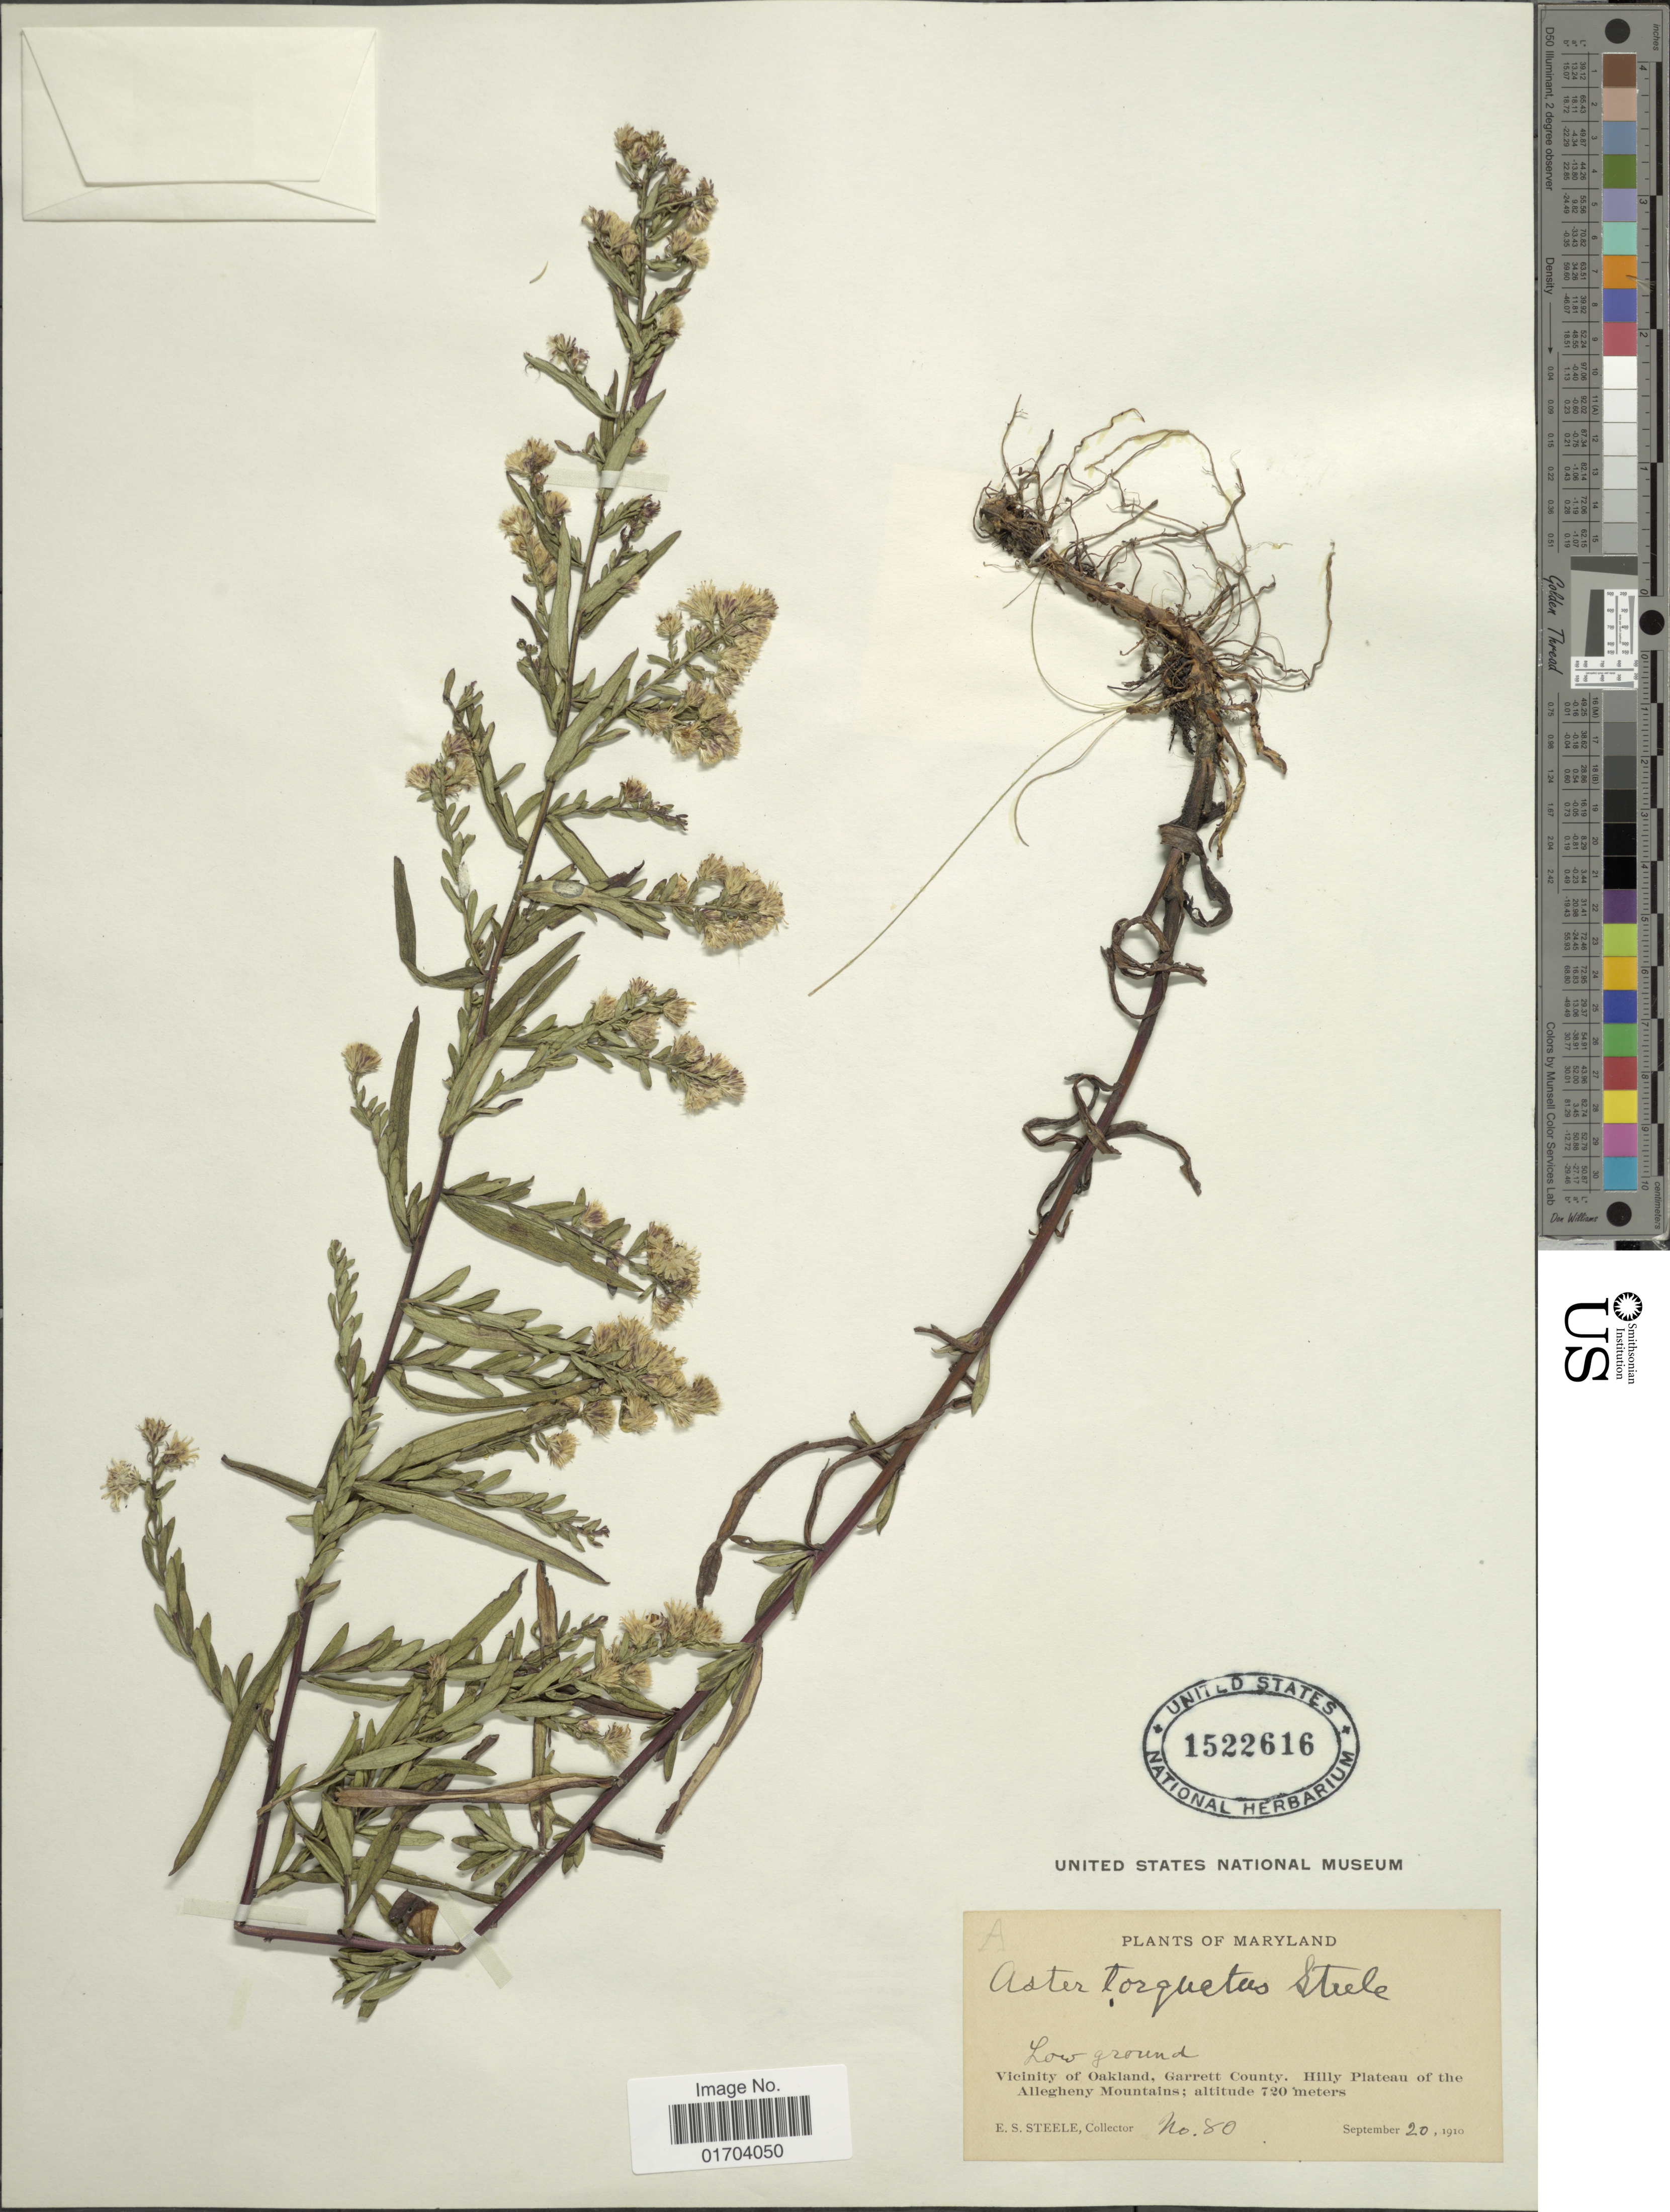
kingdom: Plantae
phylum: Tracheophyta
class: Magnoliopsida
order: Asterales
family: Asteraceae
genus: Aster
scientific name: Aster torquatus E.S. Steele sp. nov. ined.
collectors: E. Steele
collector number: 80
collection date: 1910-09-20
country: United States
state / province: Maryland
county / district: Garrett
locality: Low Ground, Vicinity of Oakland, Garrett County. Hilly Plateau of the Allegheny Mountains.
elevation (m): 720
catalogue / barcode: US 1522616